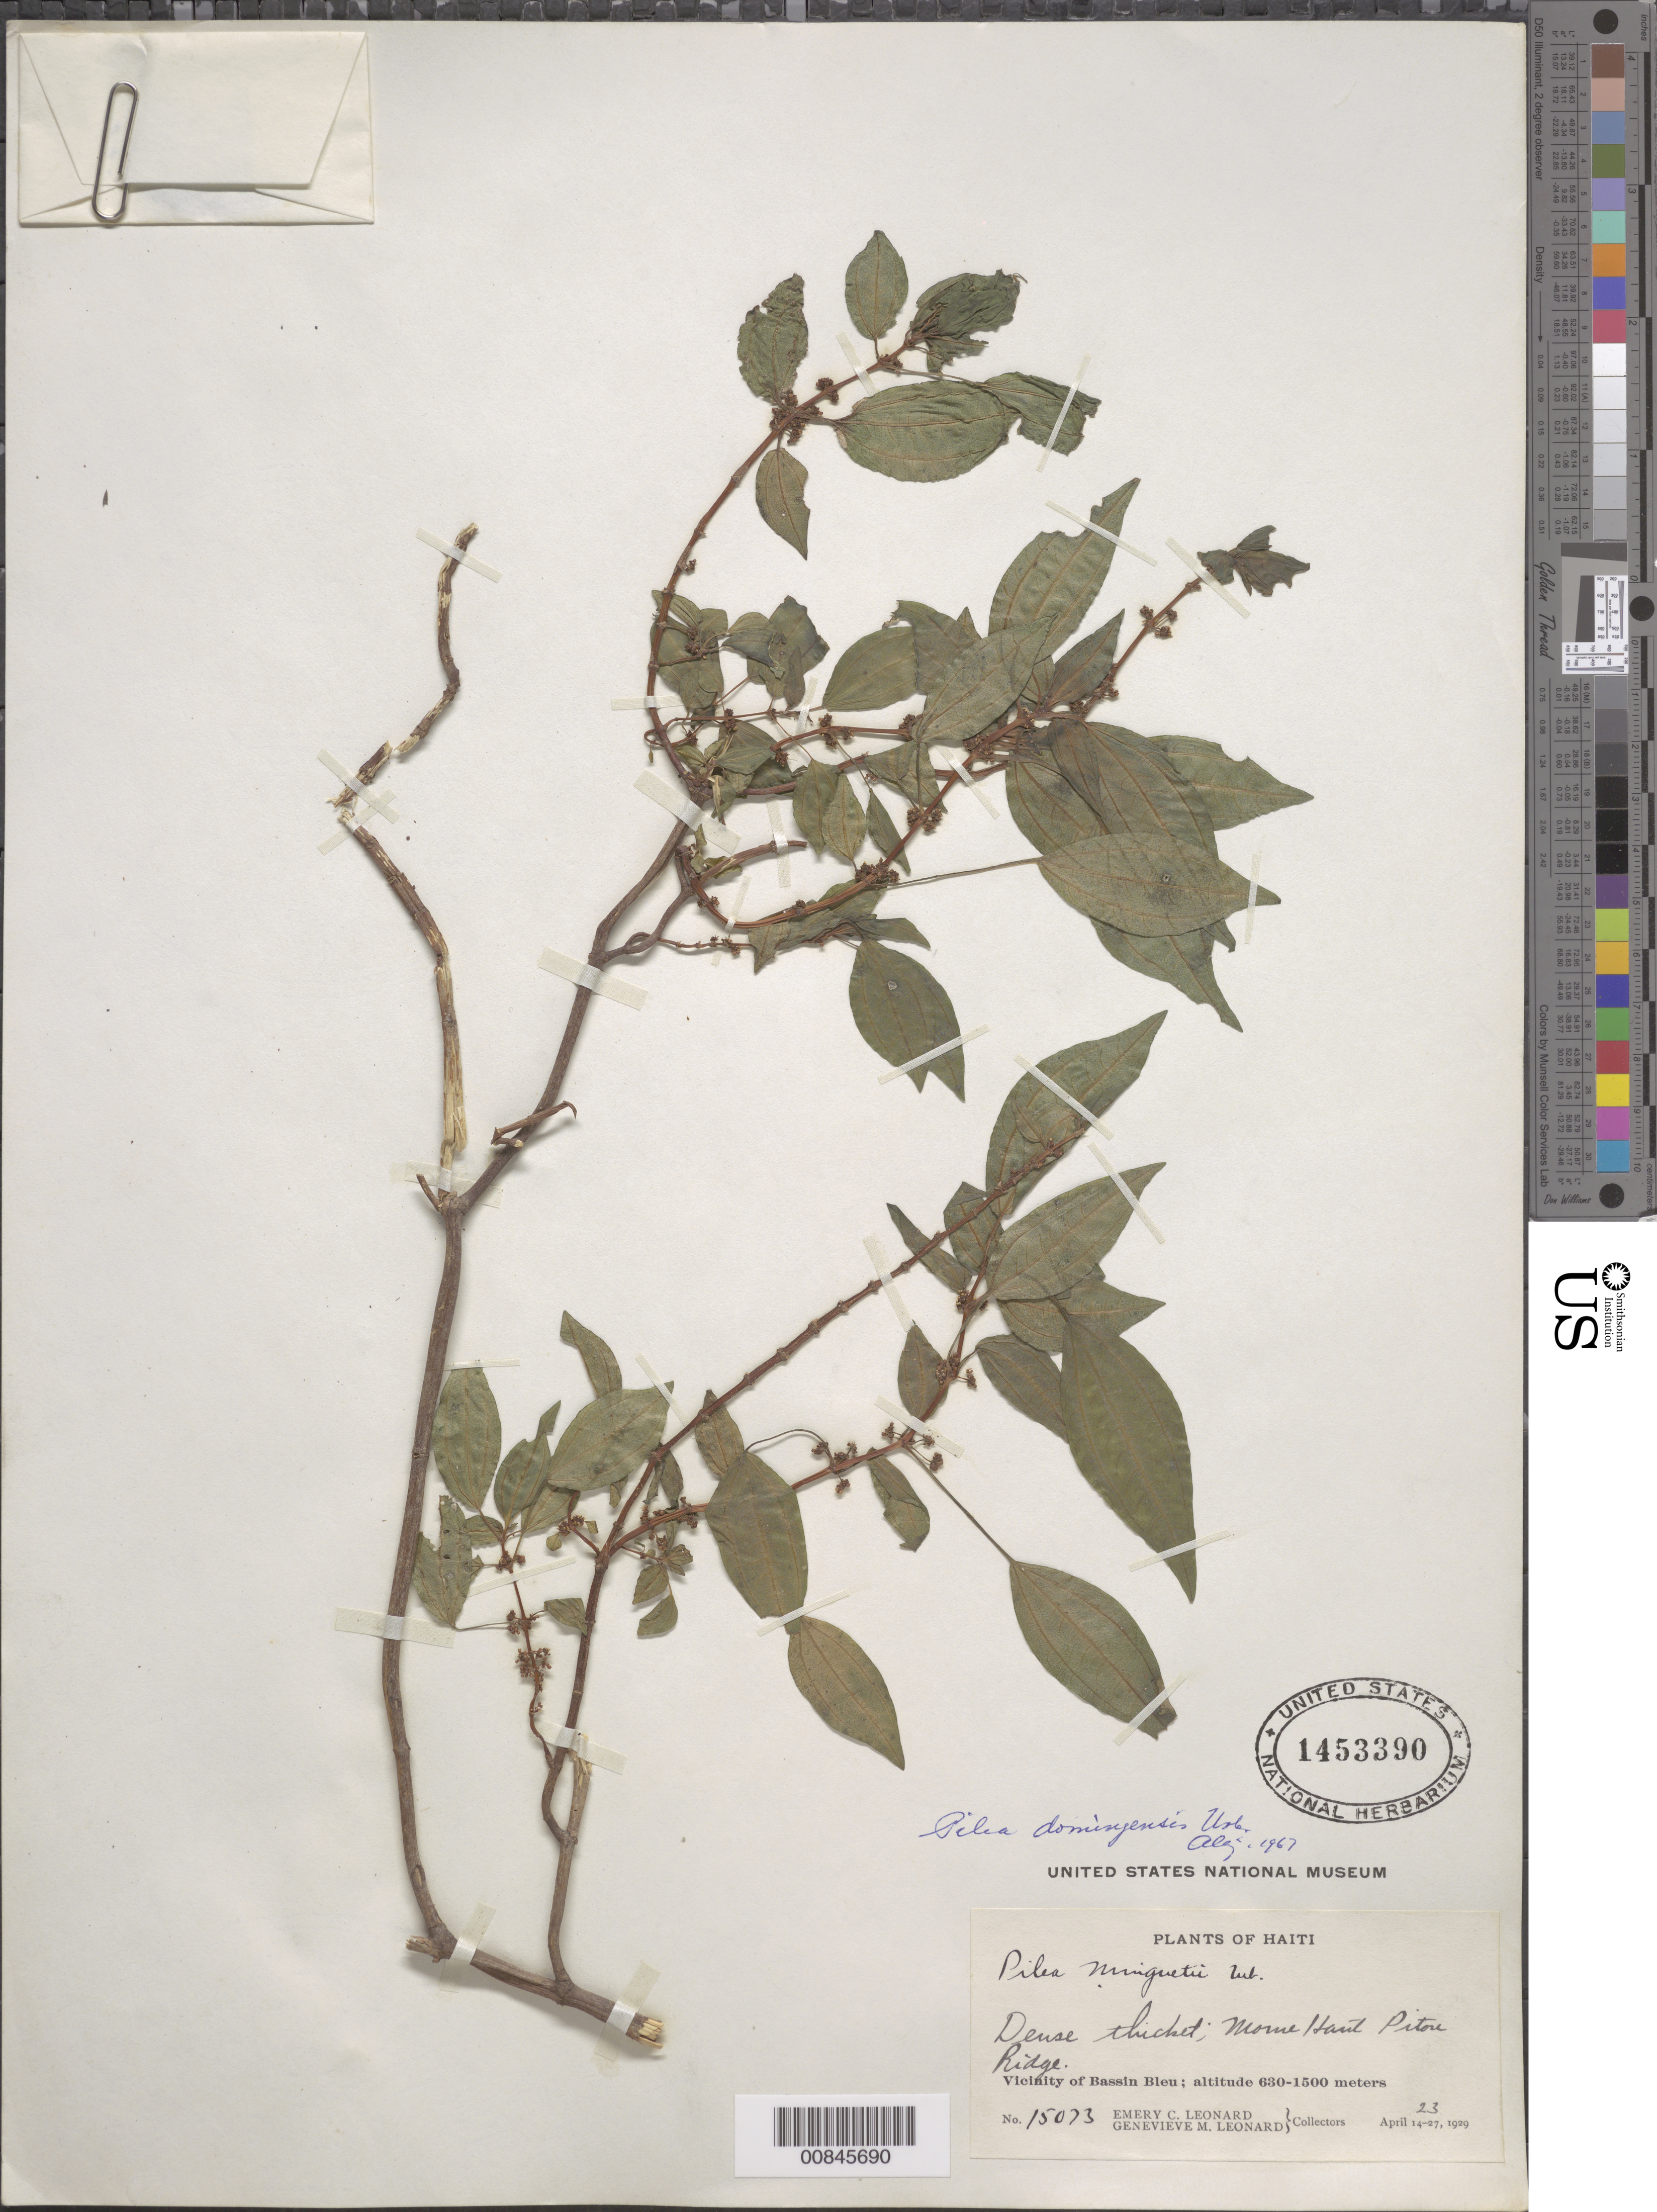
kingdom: Plantae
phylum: Tracheophyta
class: Magnoliopsida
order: Rosales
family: Urticaceae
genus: Pilea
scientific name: Pilea domingensis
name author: Urb.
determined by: Liogier, Alain H.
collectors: E. C. Leonard & G. M. Leonard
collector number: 15073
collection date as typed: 23 Apr 1929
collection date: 1929-04-23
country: Haiti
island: Hispaniola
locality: Vicinity of Bassin Bleu. Morne Haut Piton Ridge.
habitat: Dense thicket.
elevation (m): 630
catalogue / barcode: US 1453390